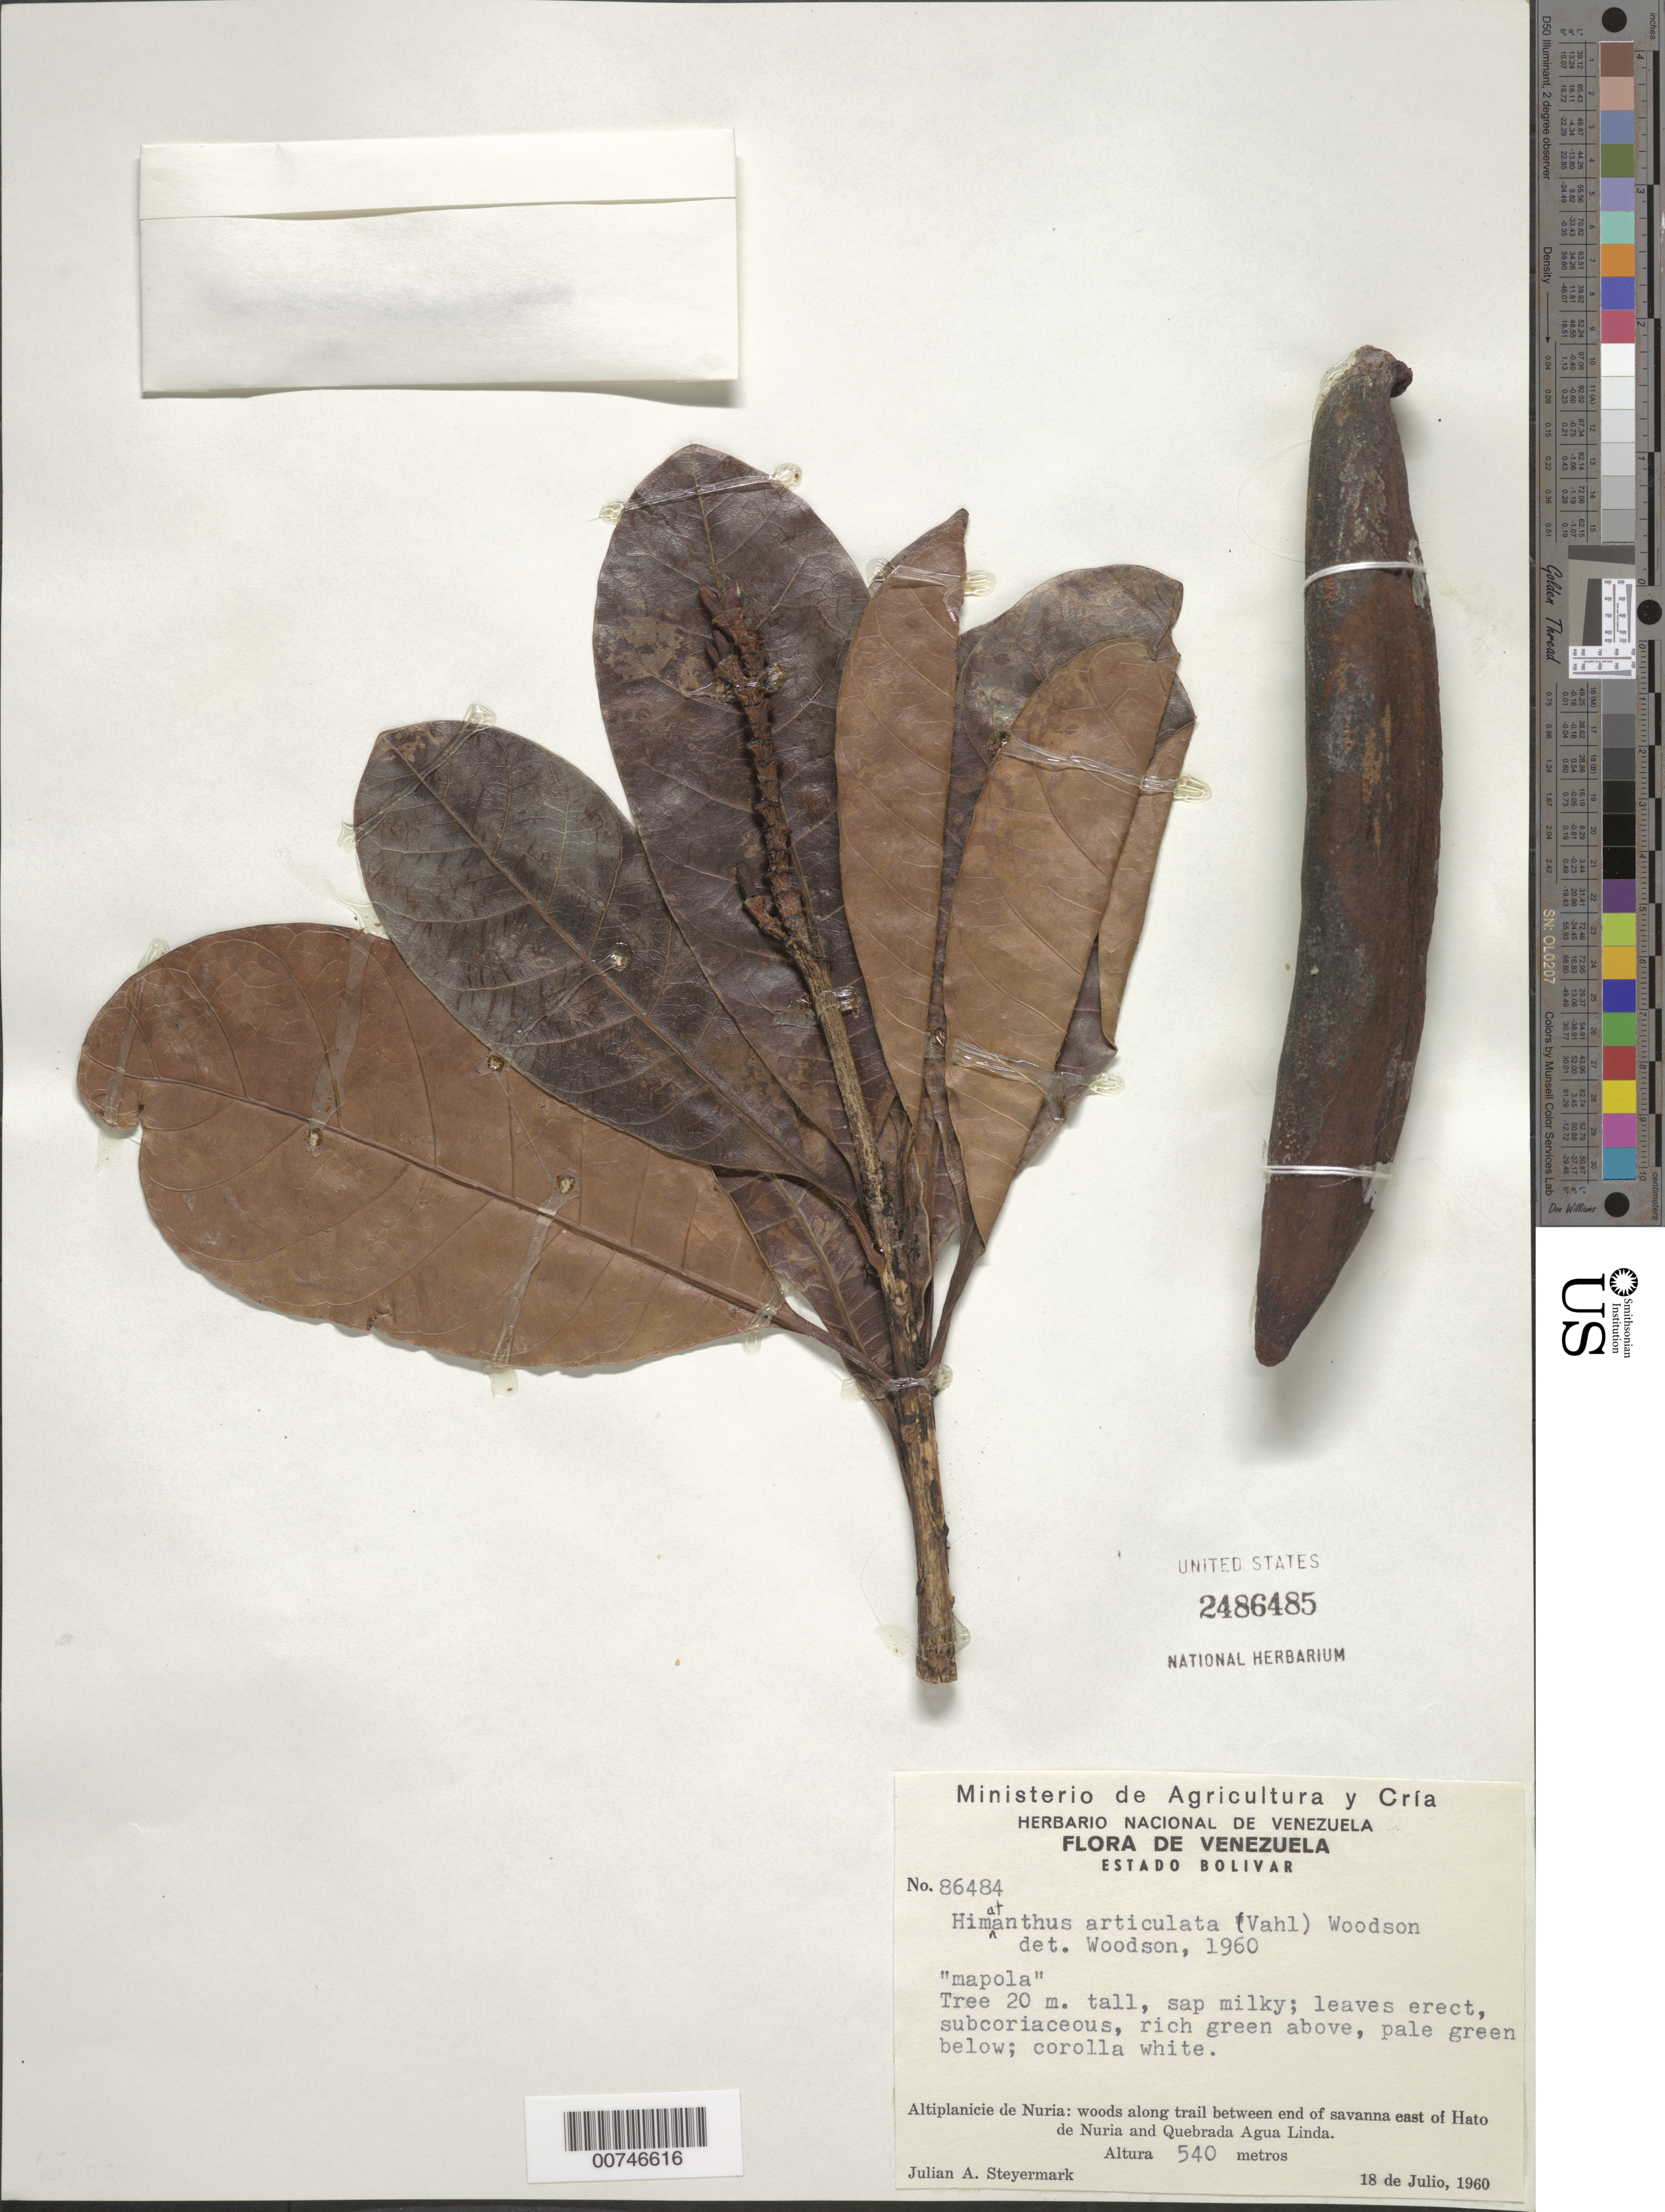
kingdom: Plantae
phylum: Tracheophyta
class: Magnoliopsida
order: Gentianales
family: Apocynaceae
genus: Himatanthus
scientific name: Himatanthus articulatus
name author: (Vahl) Woodson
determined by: Woodson, --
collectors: J. Steyermark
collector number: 86484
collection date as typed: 18-Jul-60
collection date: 1960-07-18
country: Venezuela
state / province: Bolívar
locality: Altiplanicie de Nuria, E of Hato de Nuria and quebrada Agua Linda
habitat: Woods along trail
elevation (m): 540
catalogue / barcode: US 2486485